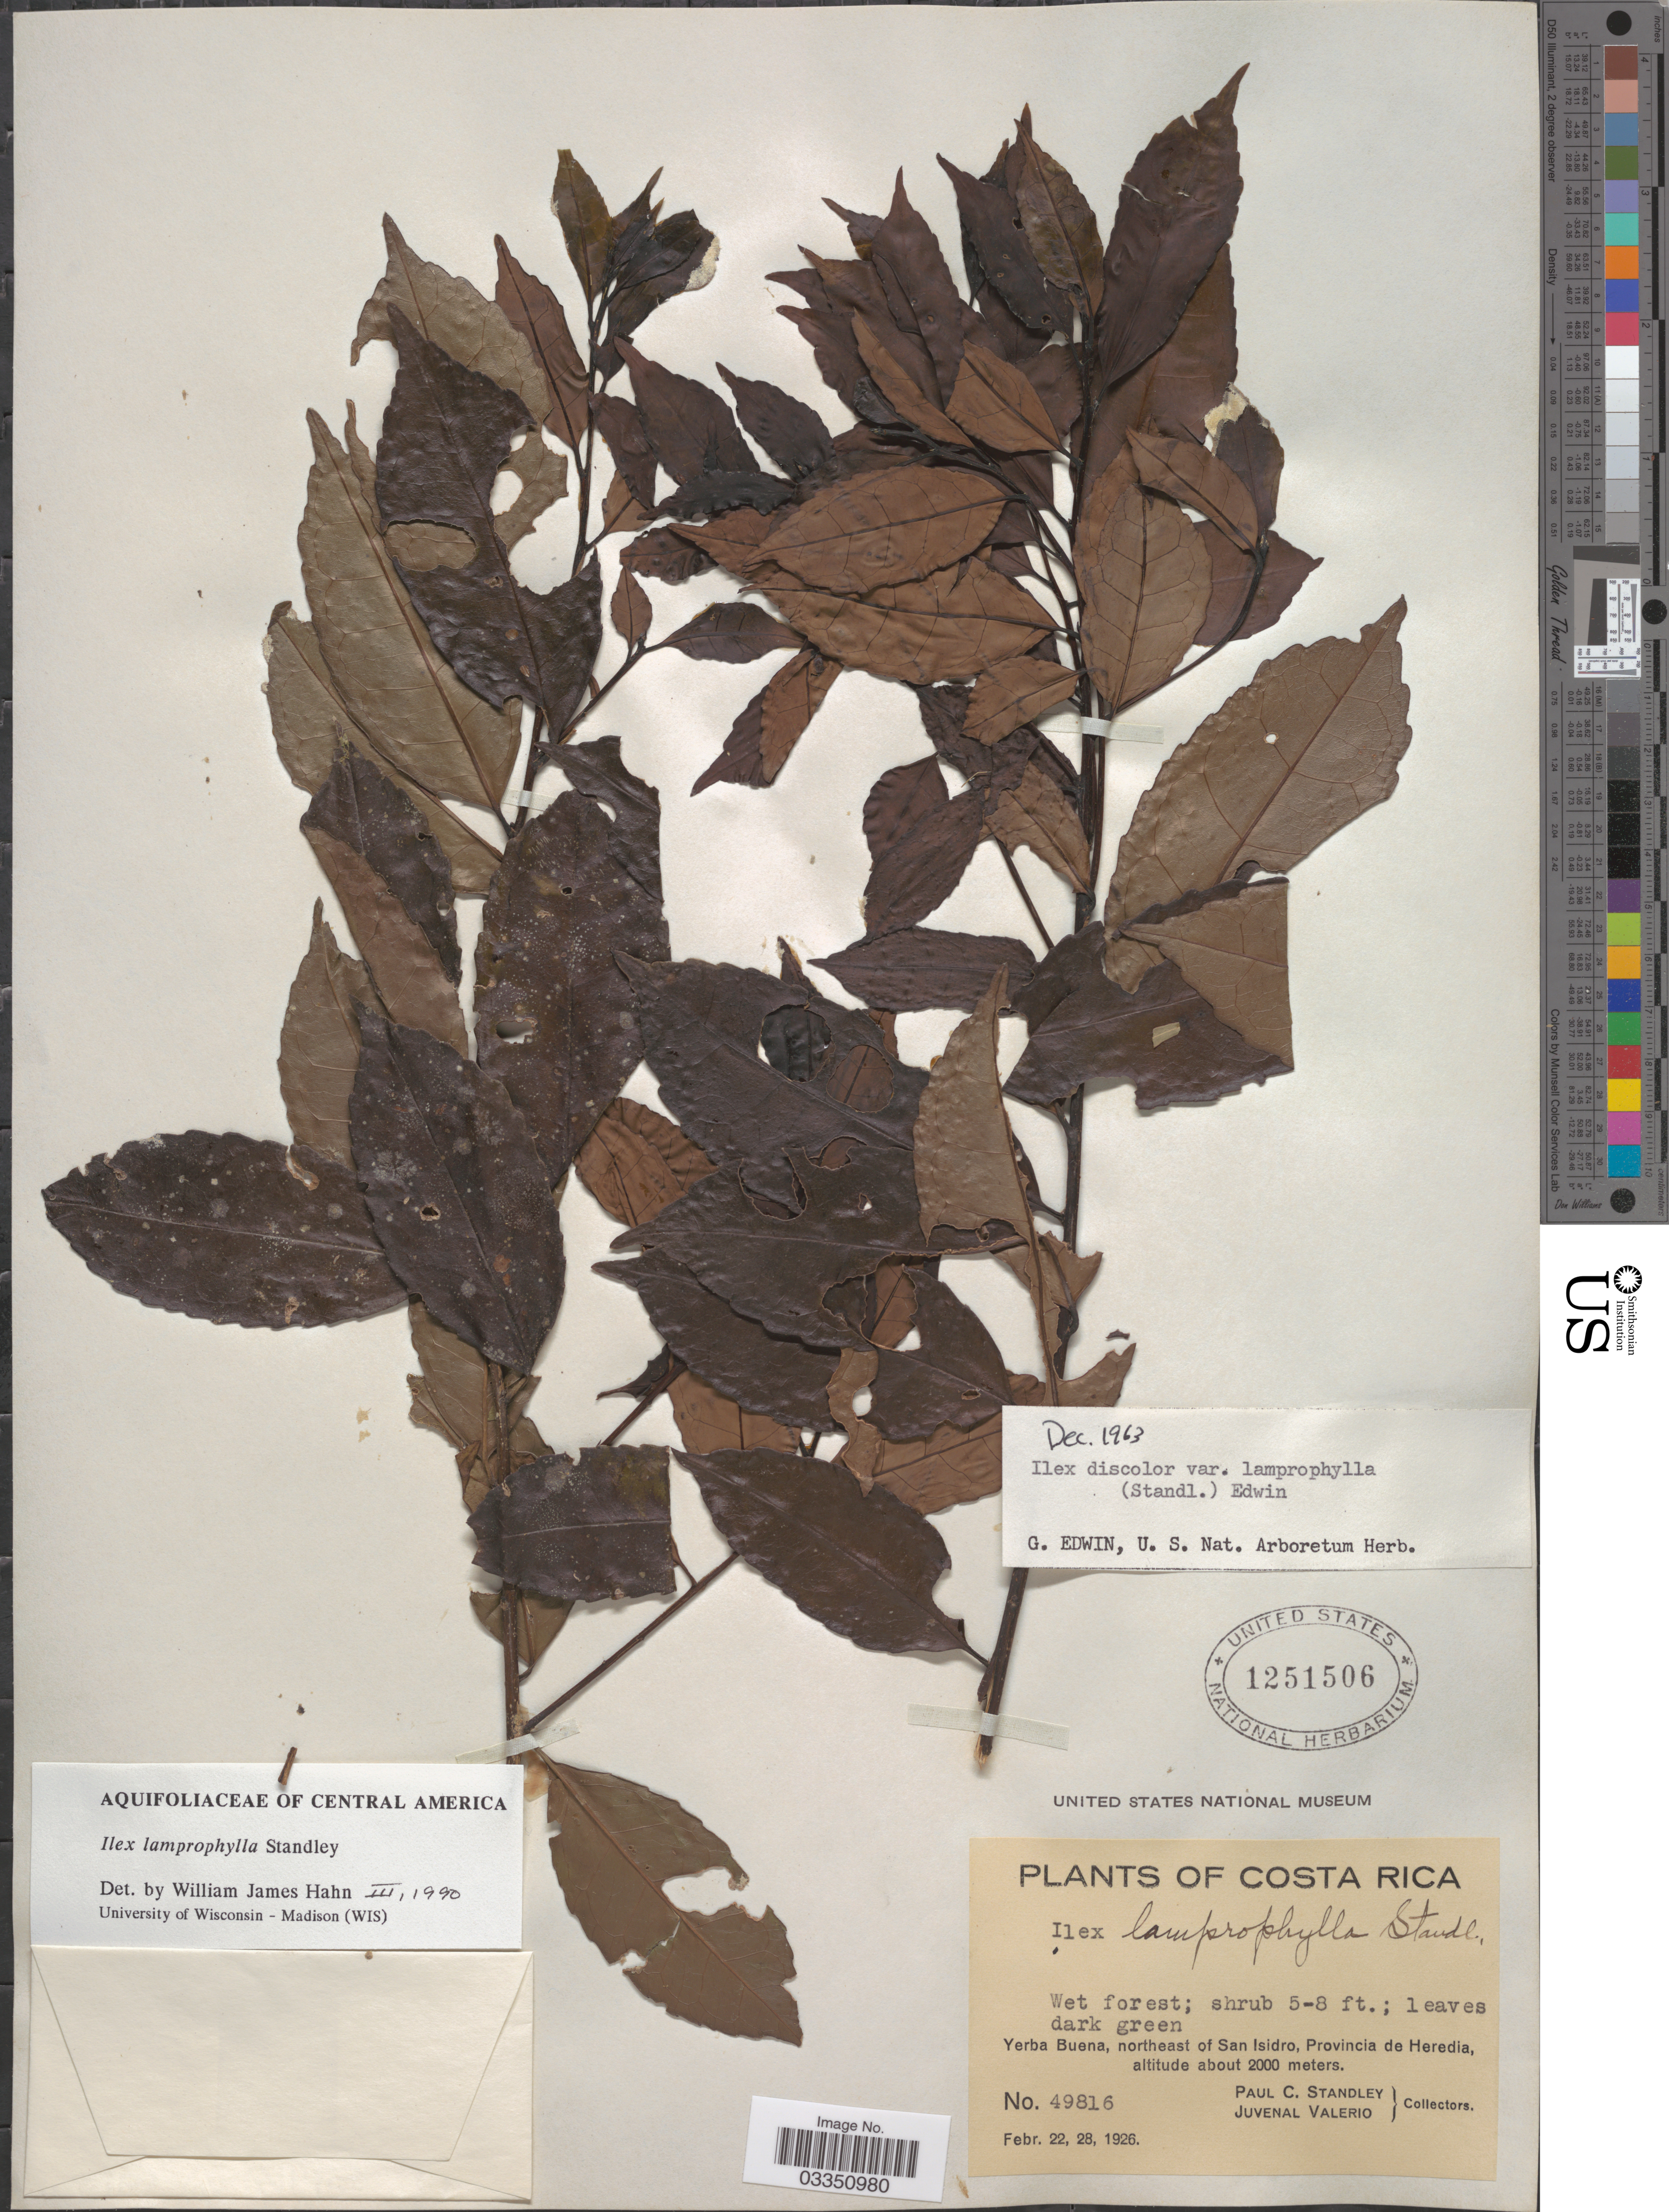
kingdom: Plantae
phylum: Tracheophyta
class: Magnoliopsida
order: Aquifoliales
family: Aquifoliaceae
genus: Ilex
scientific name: Ilex lamprophylla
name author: Standl.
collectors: P. C. Standley & J. Valerio R.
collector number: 49816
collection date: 1926-02-22/1926-02-28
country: Costa Rica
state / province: Heredia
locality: Yerba Buena, northeast of San Isdro.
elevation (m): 2000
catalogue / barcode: US 1251506